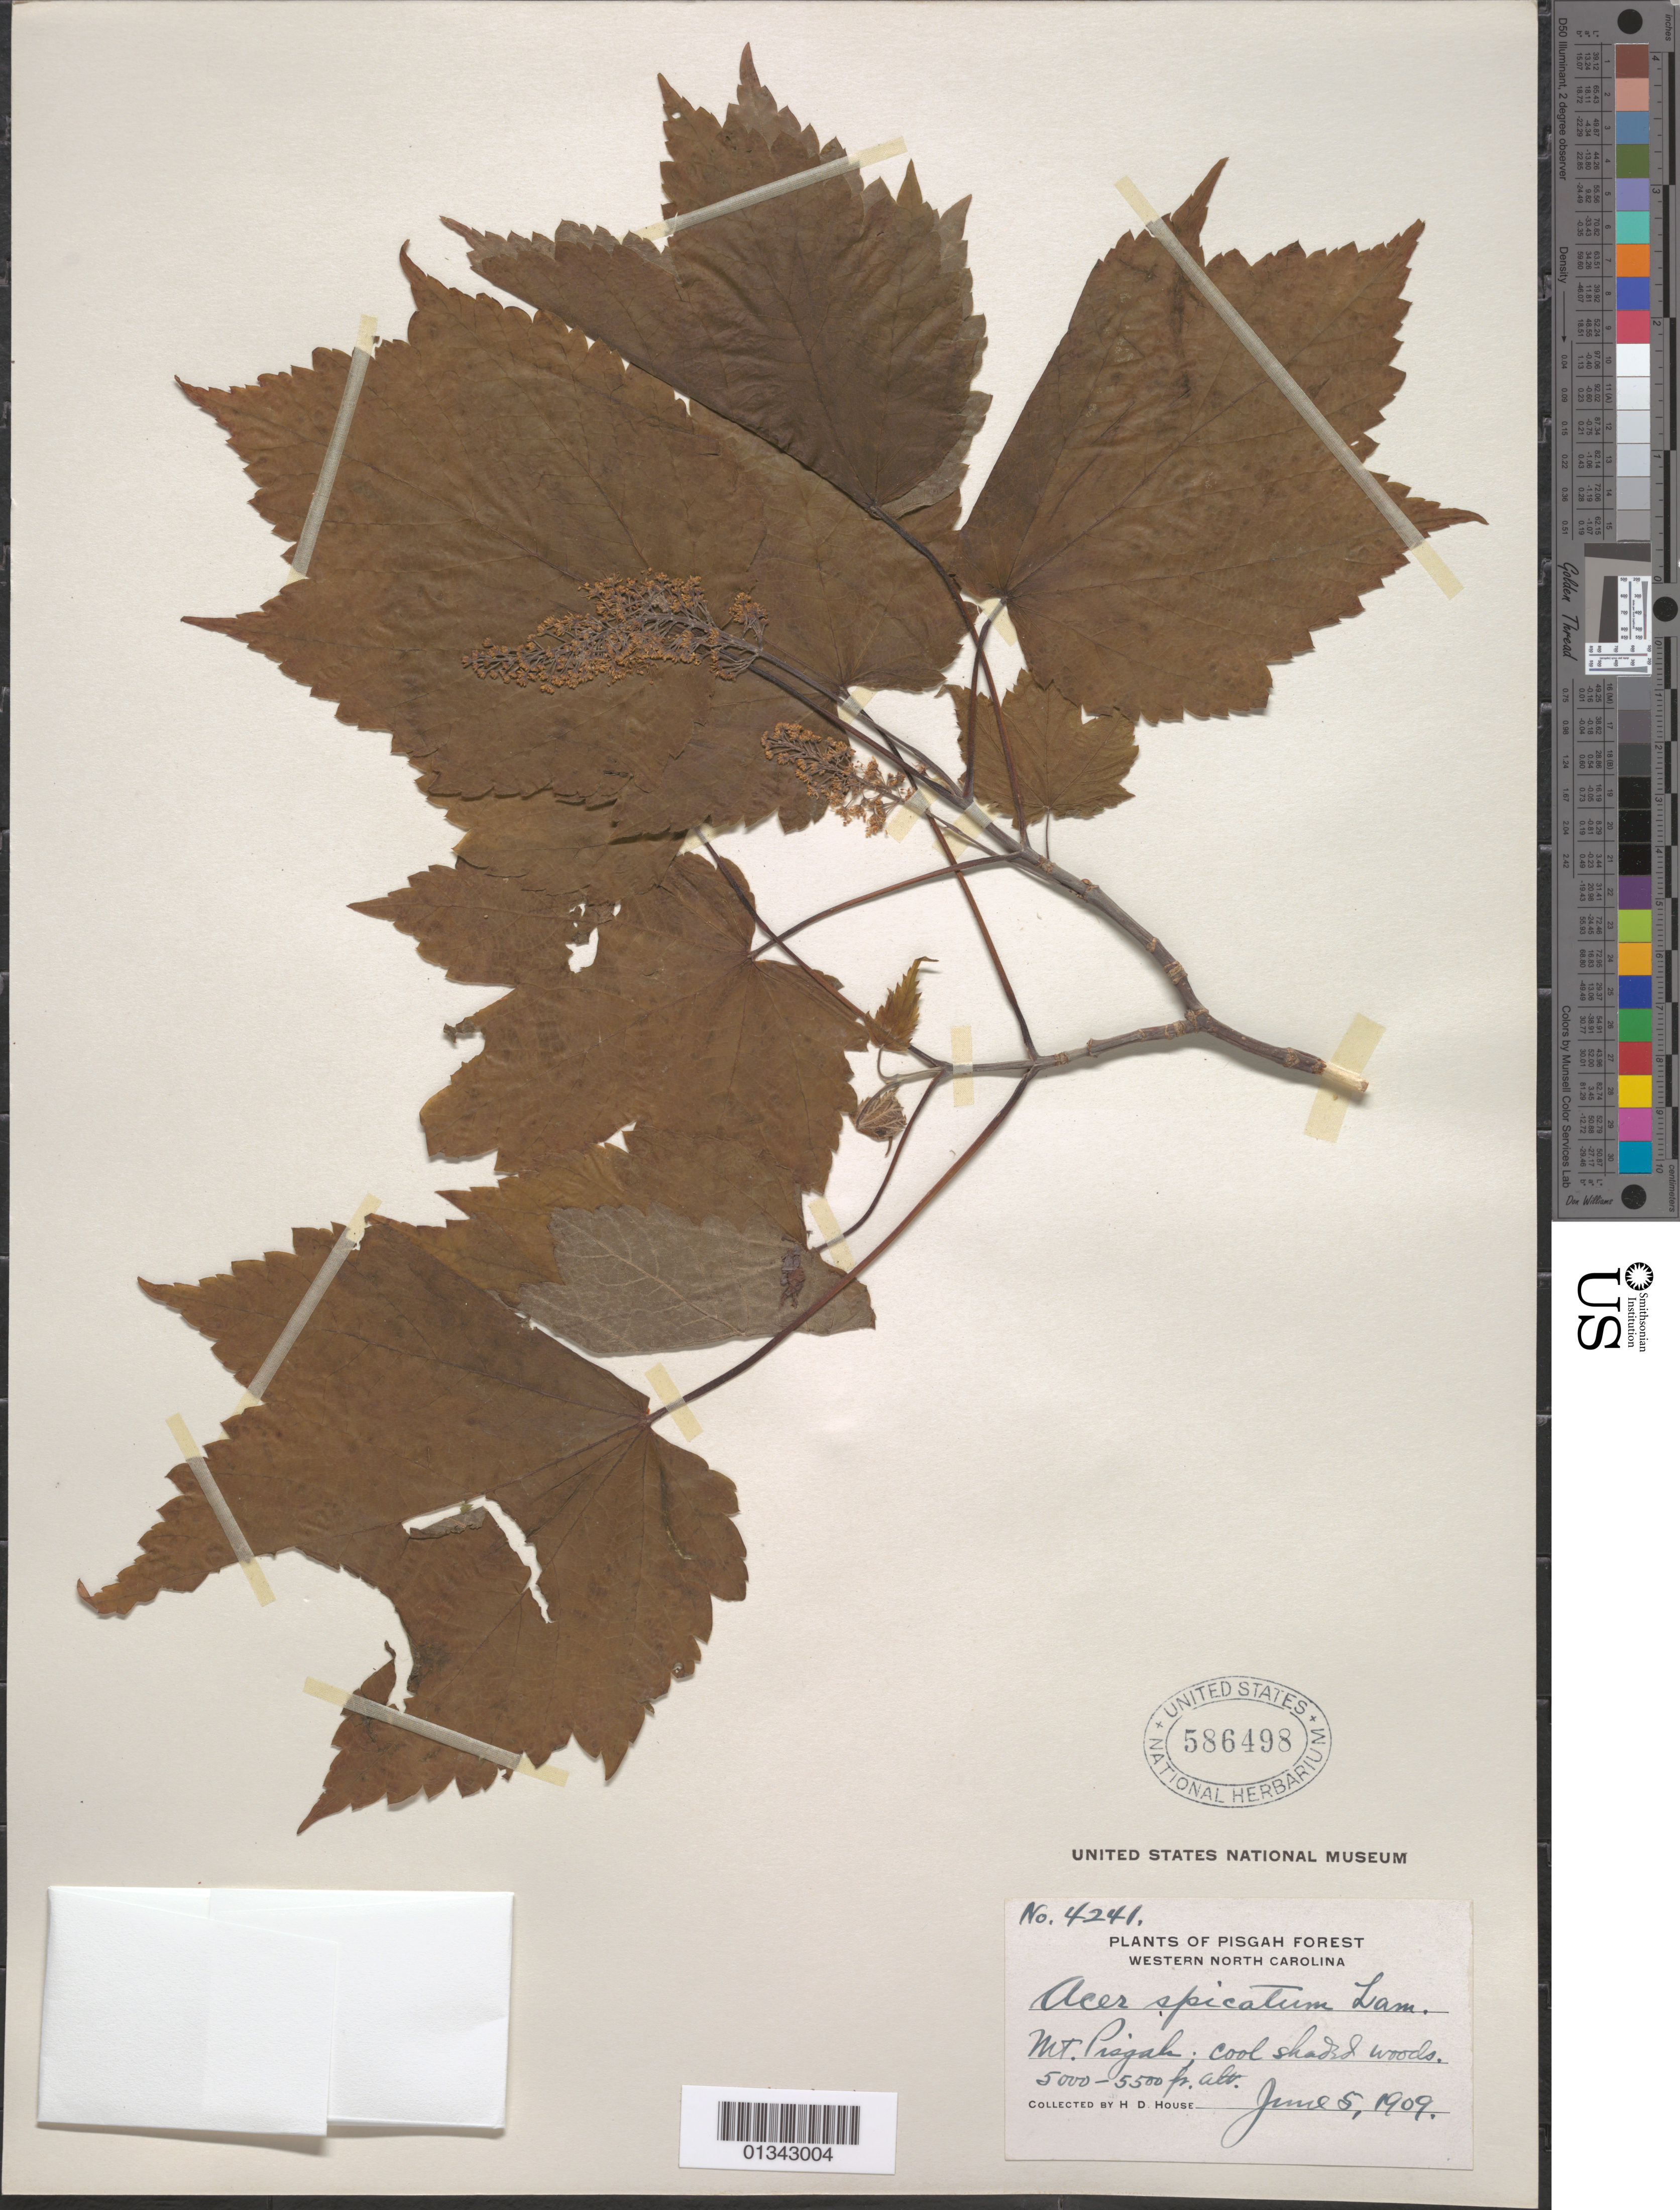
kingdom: Plantae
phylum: Tracheophyta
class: Magnoliopsida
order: Sapindales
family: Sapindaceae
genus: Acer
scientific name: Acer spicatum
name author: Lam.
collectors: H. D. House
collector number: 4241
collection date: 1909-06-05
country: United States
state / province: North Carolina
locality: Mt. Pisgah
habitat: Cool shaded woods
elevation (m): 1524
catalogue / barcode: US 586498